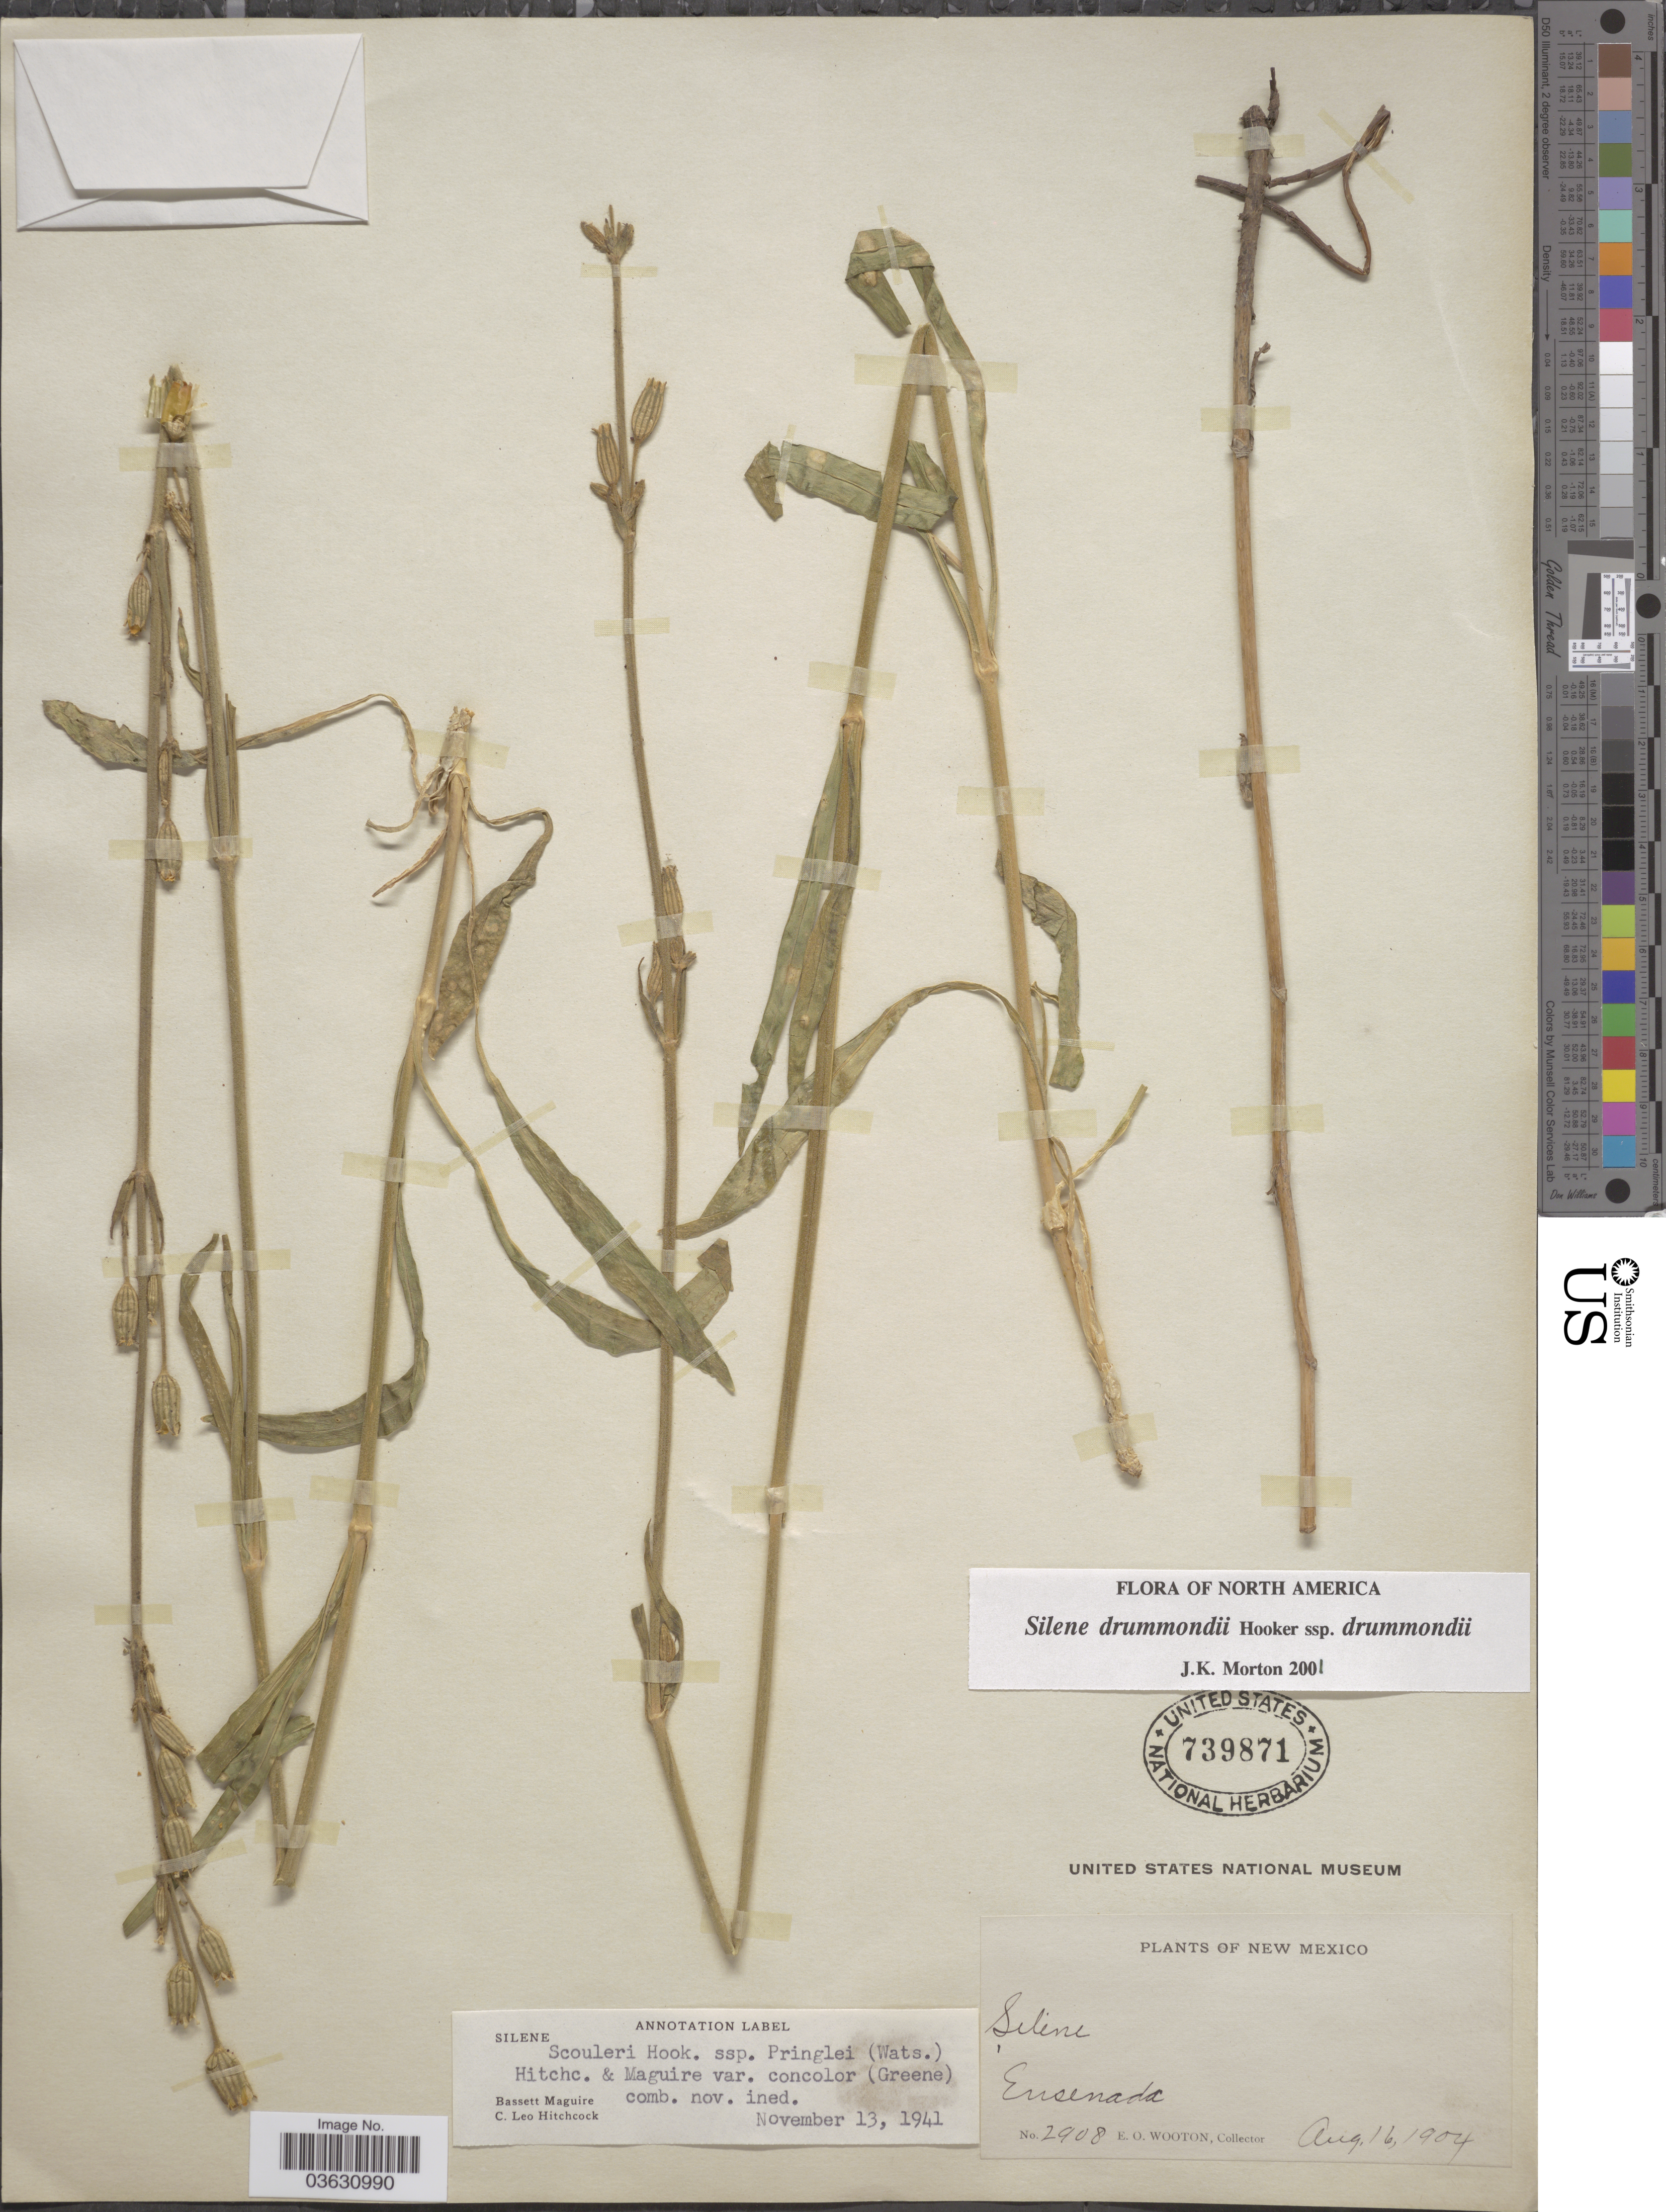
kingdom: Plantae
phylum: Tracheophyta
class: Magnoliopsida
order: Caryophyllales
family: Caryophyllaceae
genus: Silene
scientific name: Silene drummondii var. drummondii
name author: Hook.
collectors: E. O. Wooton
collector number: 2908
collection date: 1904-08-16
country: United States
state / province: New Mexico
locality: Ensenada.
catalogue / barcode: US 739871